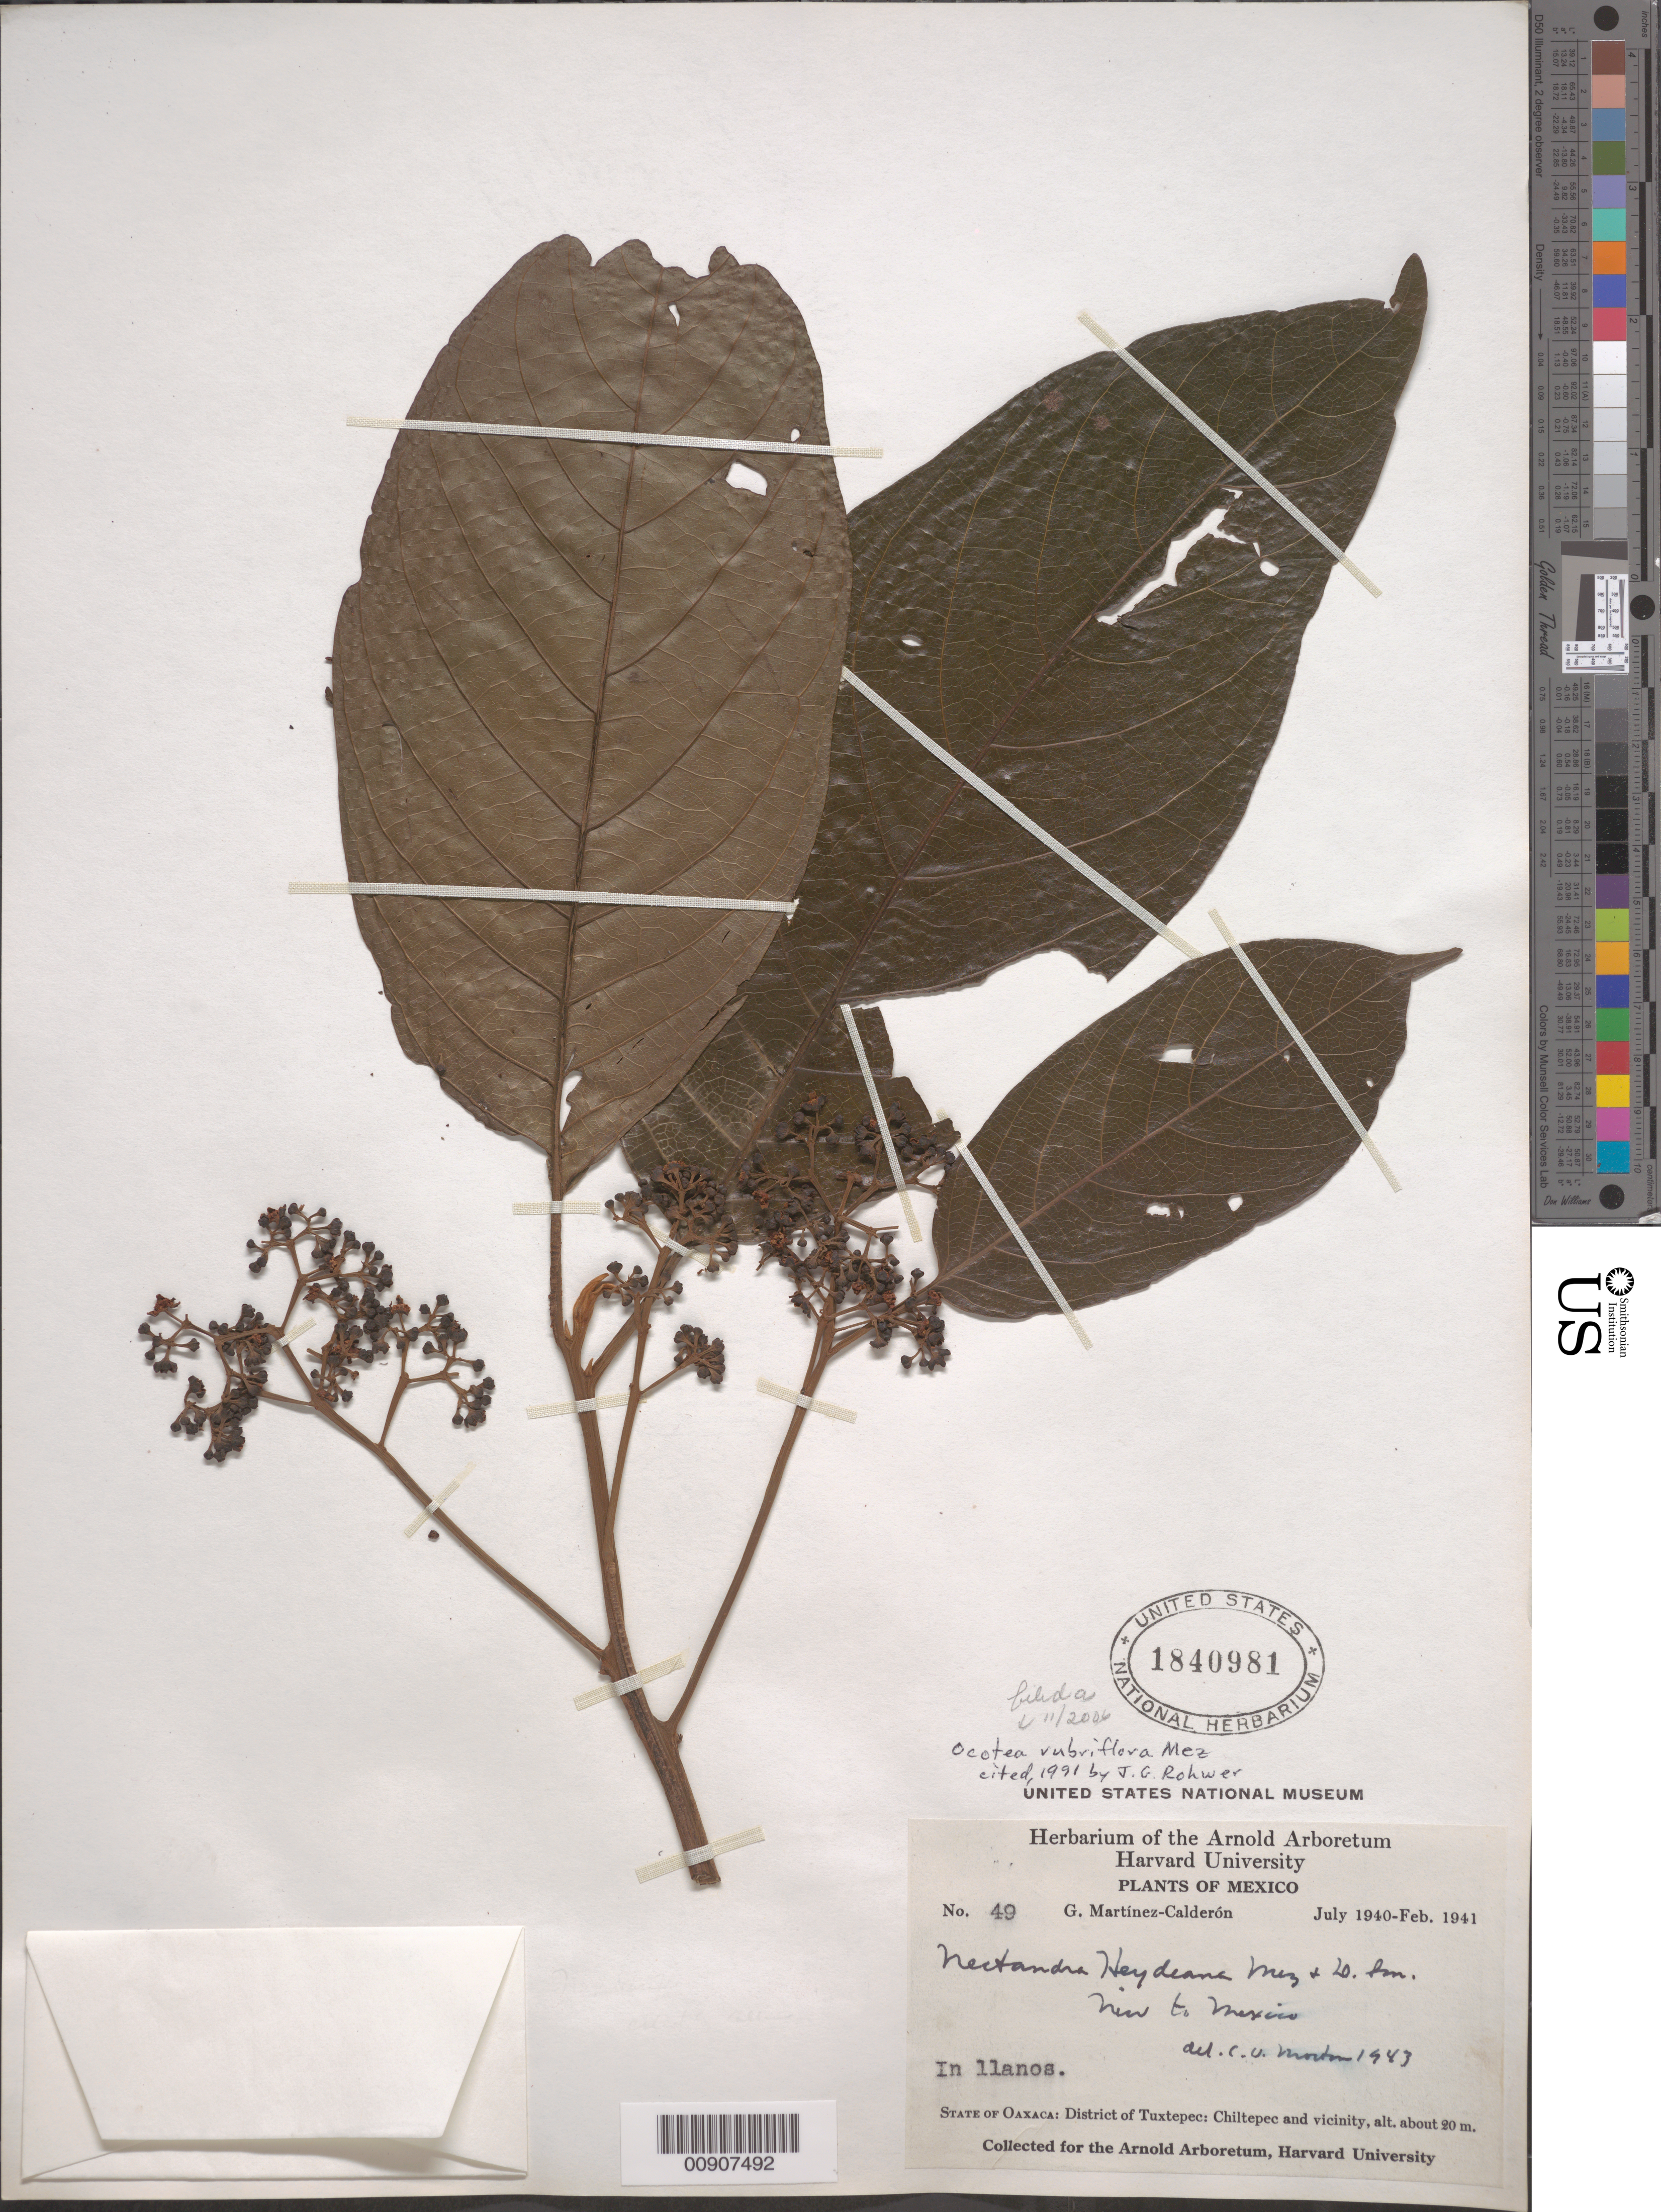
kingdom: Plantae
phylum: Tracheophyta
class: Magnoliopsida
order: Laurales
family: Lauraceae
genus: Ocotea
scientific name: Ocotea rubriflora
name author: Mez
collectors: G. Martinez-C.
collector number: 49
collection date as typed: Jul 1940 to -- Feb 1941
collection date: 1940-07/1941-02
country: Mexico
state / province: Oaxaca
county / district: Tuxtepec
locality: State of Oaxaca: District of Tuxtepec: Chiltepec and vicinity.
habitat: In llanos.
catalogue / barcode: US 1840981